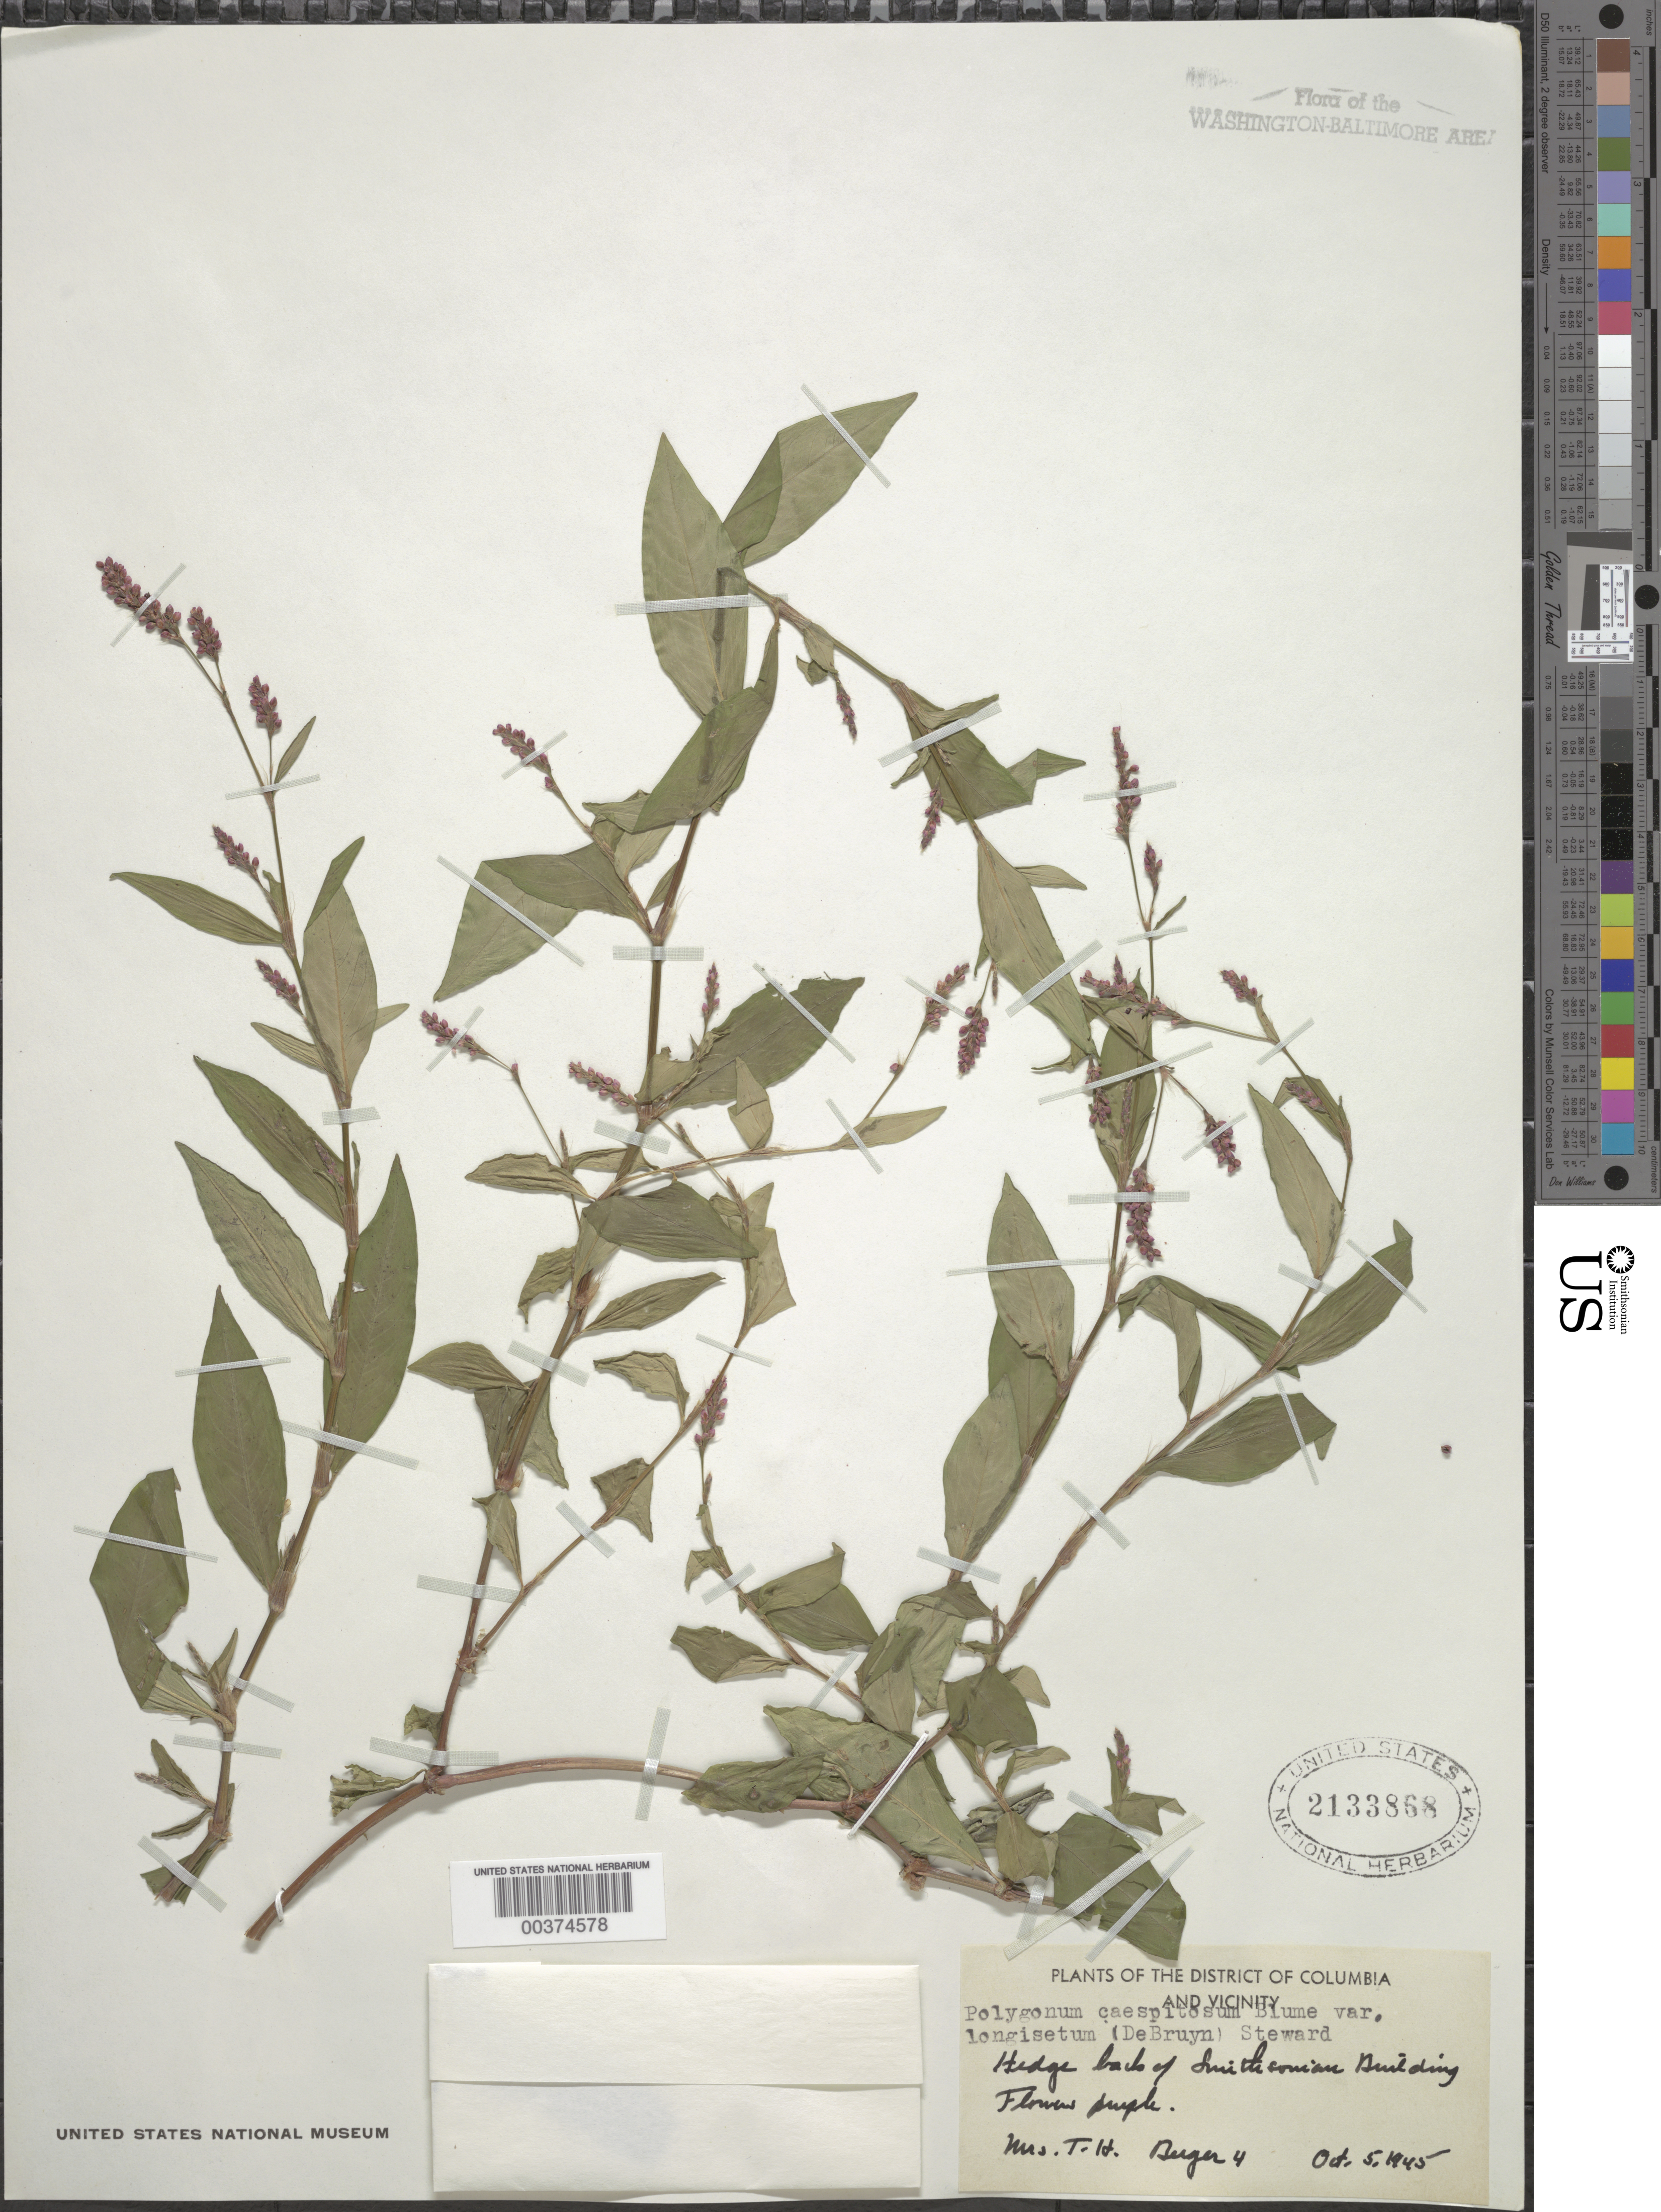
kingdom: Plantae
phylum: Tracheophyta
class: Magnoliopsida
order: Caryophyllales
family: Polygonaceae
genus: Persicaria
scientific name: Persicaria longiseta (Bruijn) Kitag.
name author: (Bruijn &) Kitag.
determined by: Atha, D. E.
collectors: T. Berger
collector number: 4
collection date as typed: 05 Oct 1945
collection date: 1945-10-05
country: United States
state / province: District of Columbia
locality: Smithsonian Building grounds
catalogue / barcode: US 2133868